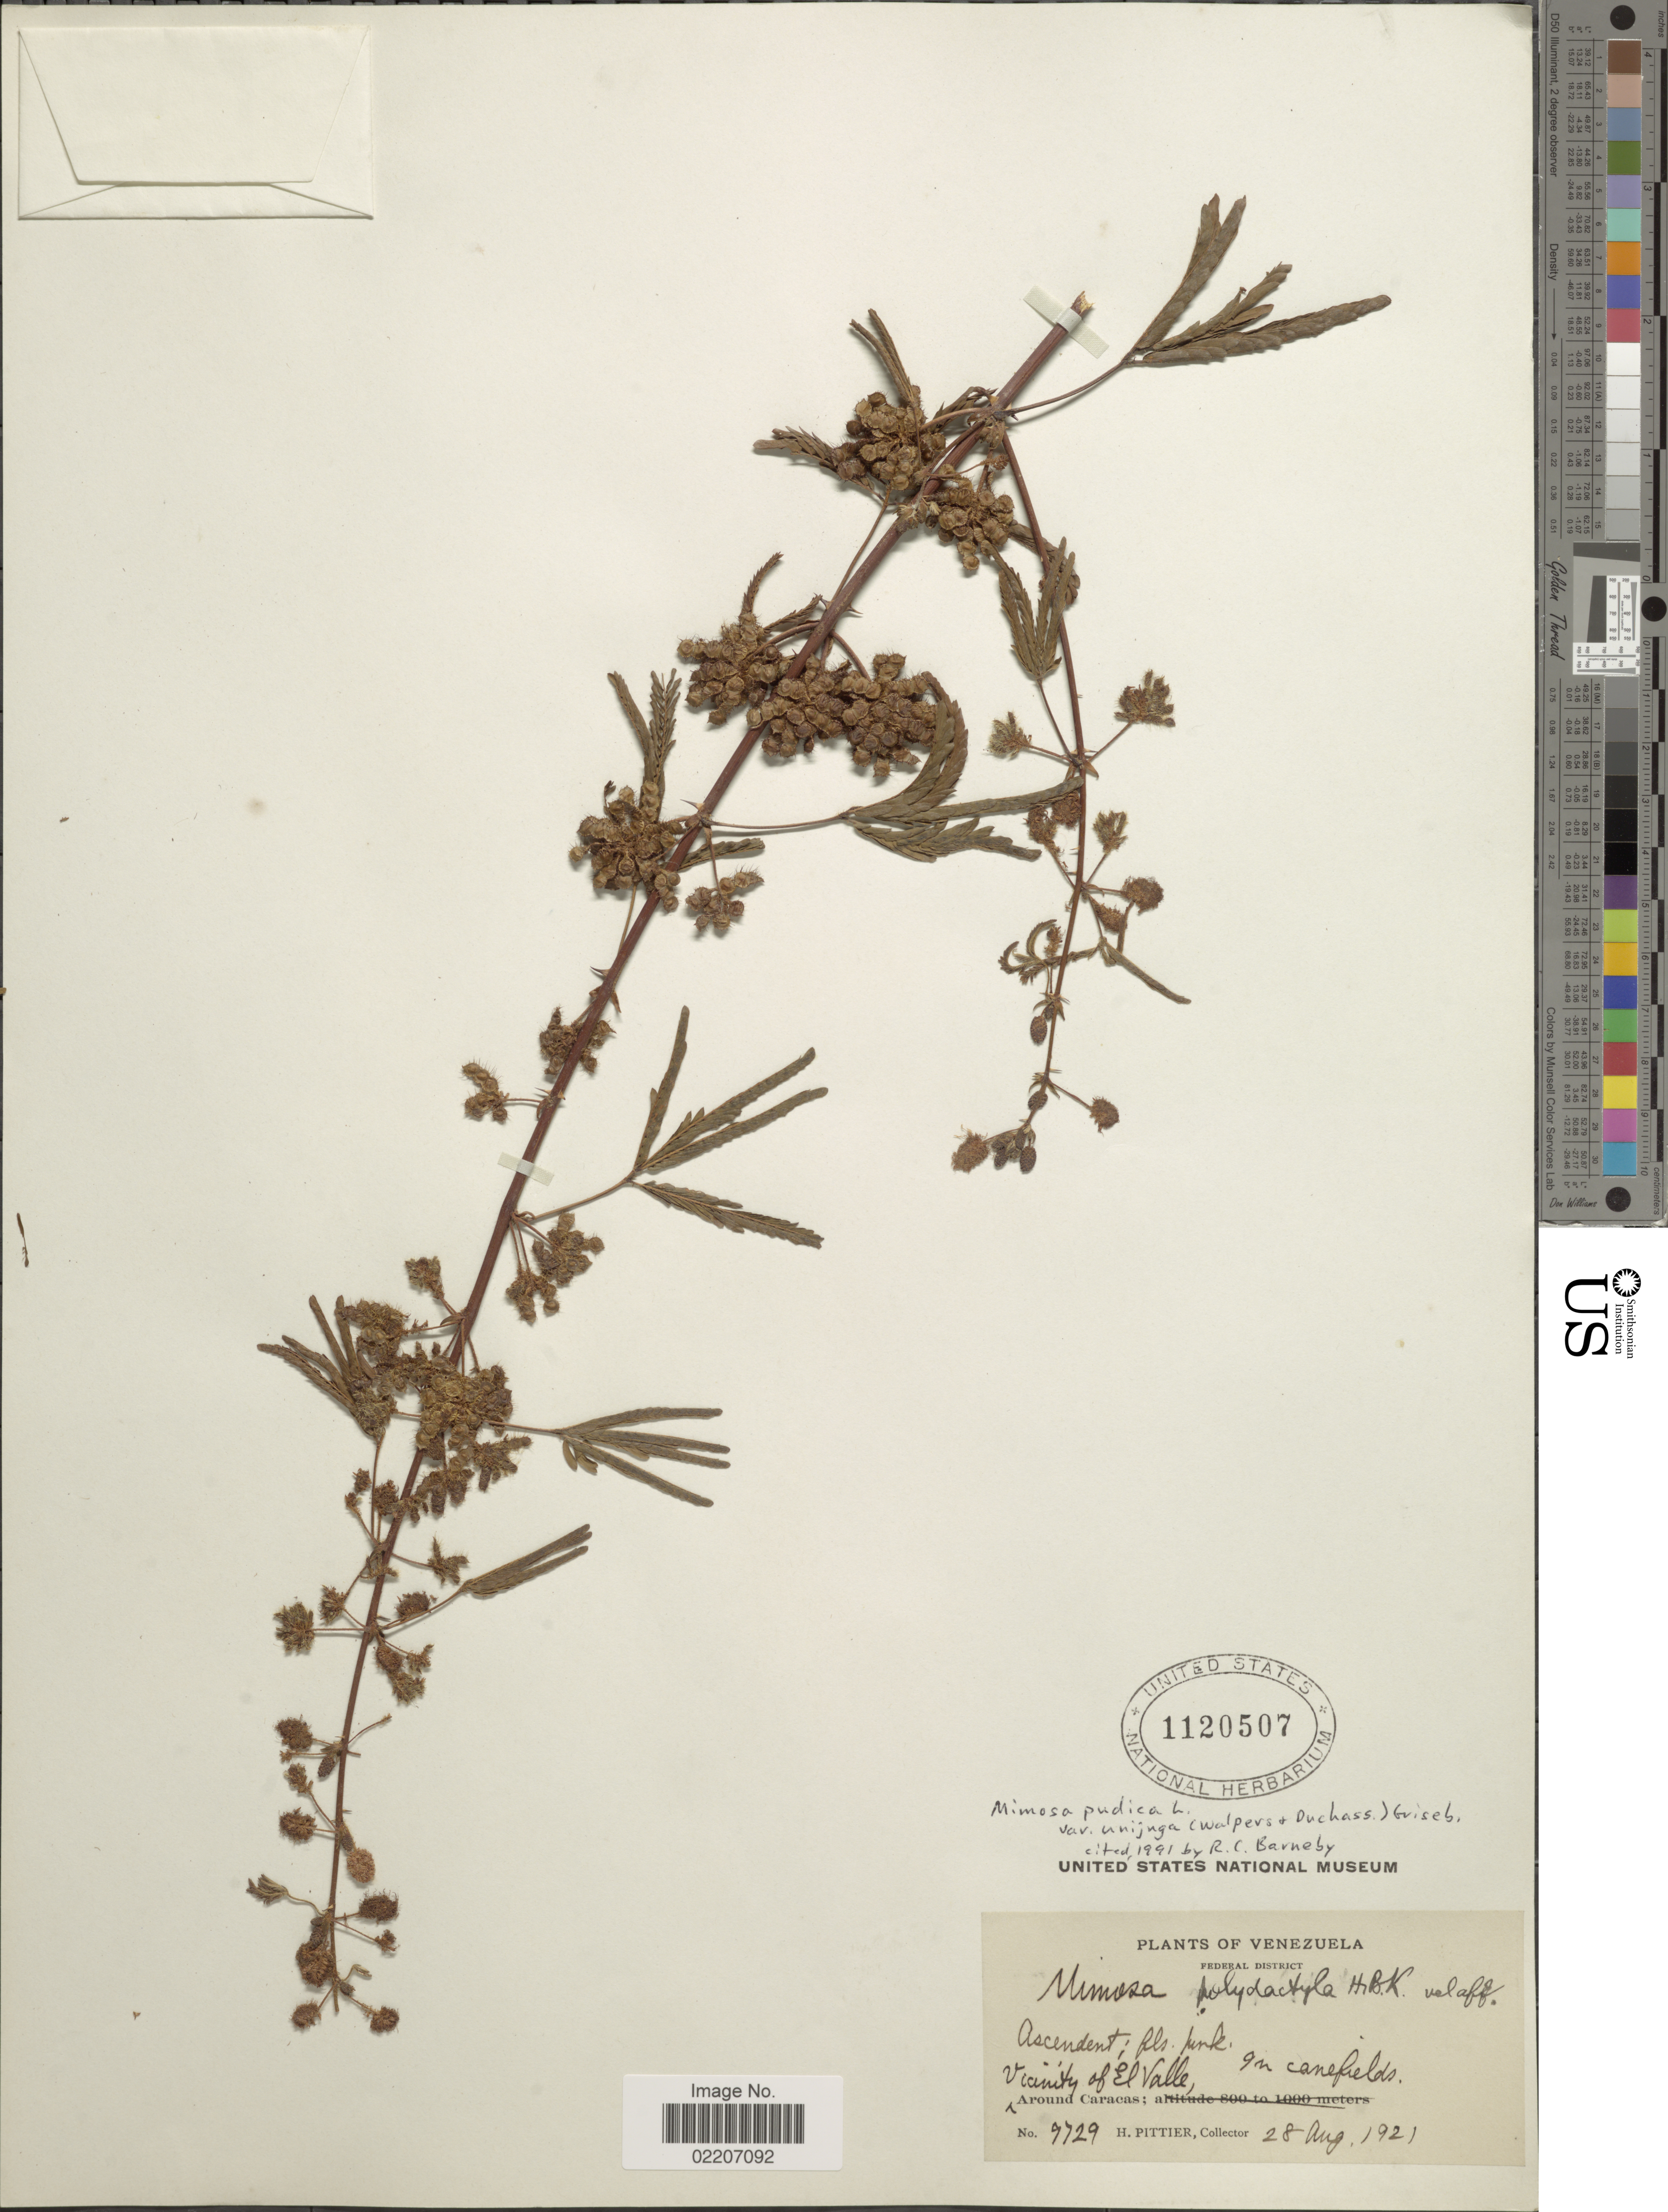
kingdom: Plantae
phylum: Tracheophyta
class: Magnoliopsida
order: Fabales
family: Fabaceae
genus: Mimosa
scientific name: Mimosa pudica var. unijuga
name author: (Walp. & Duchass.) Griseb.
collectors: H. F. Pittier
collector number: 9729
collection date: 1921-08-28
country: Venezuela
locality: Federal District, Vicinity of El Valle, Around Caracas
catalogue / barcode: US 1120507